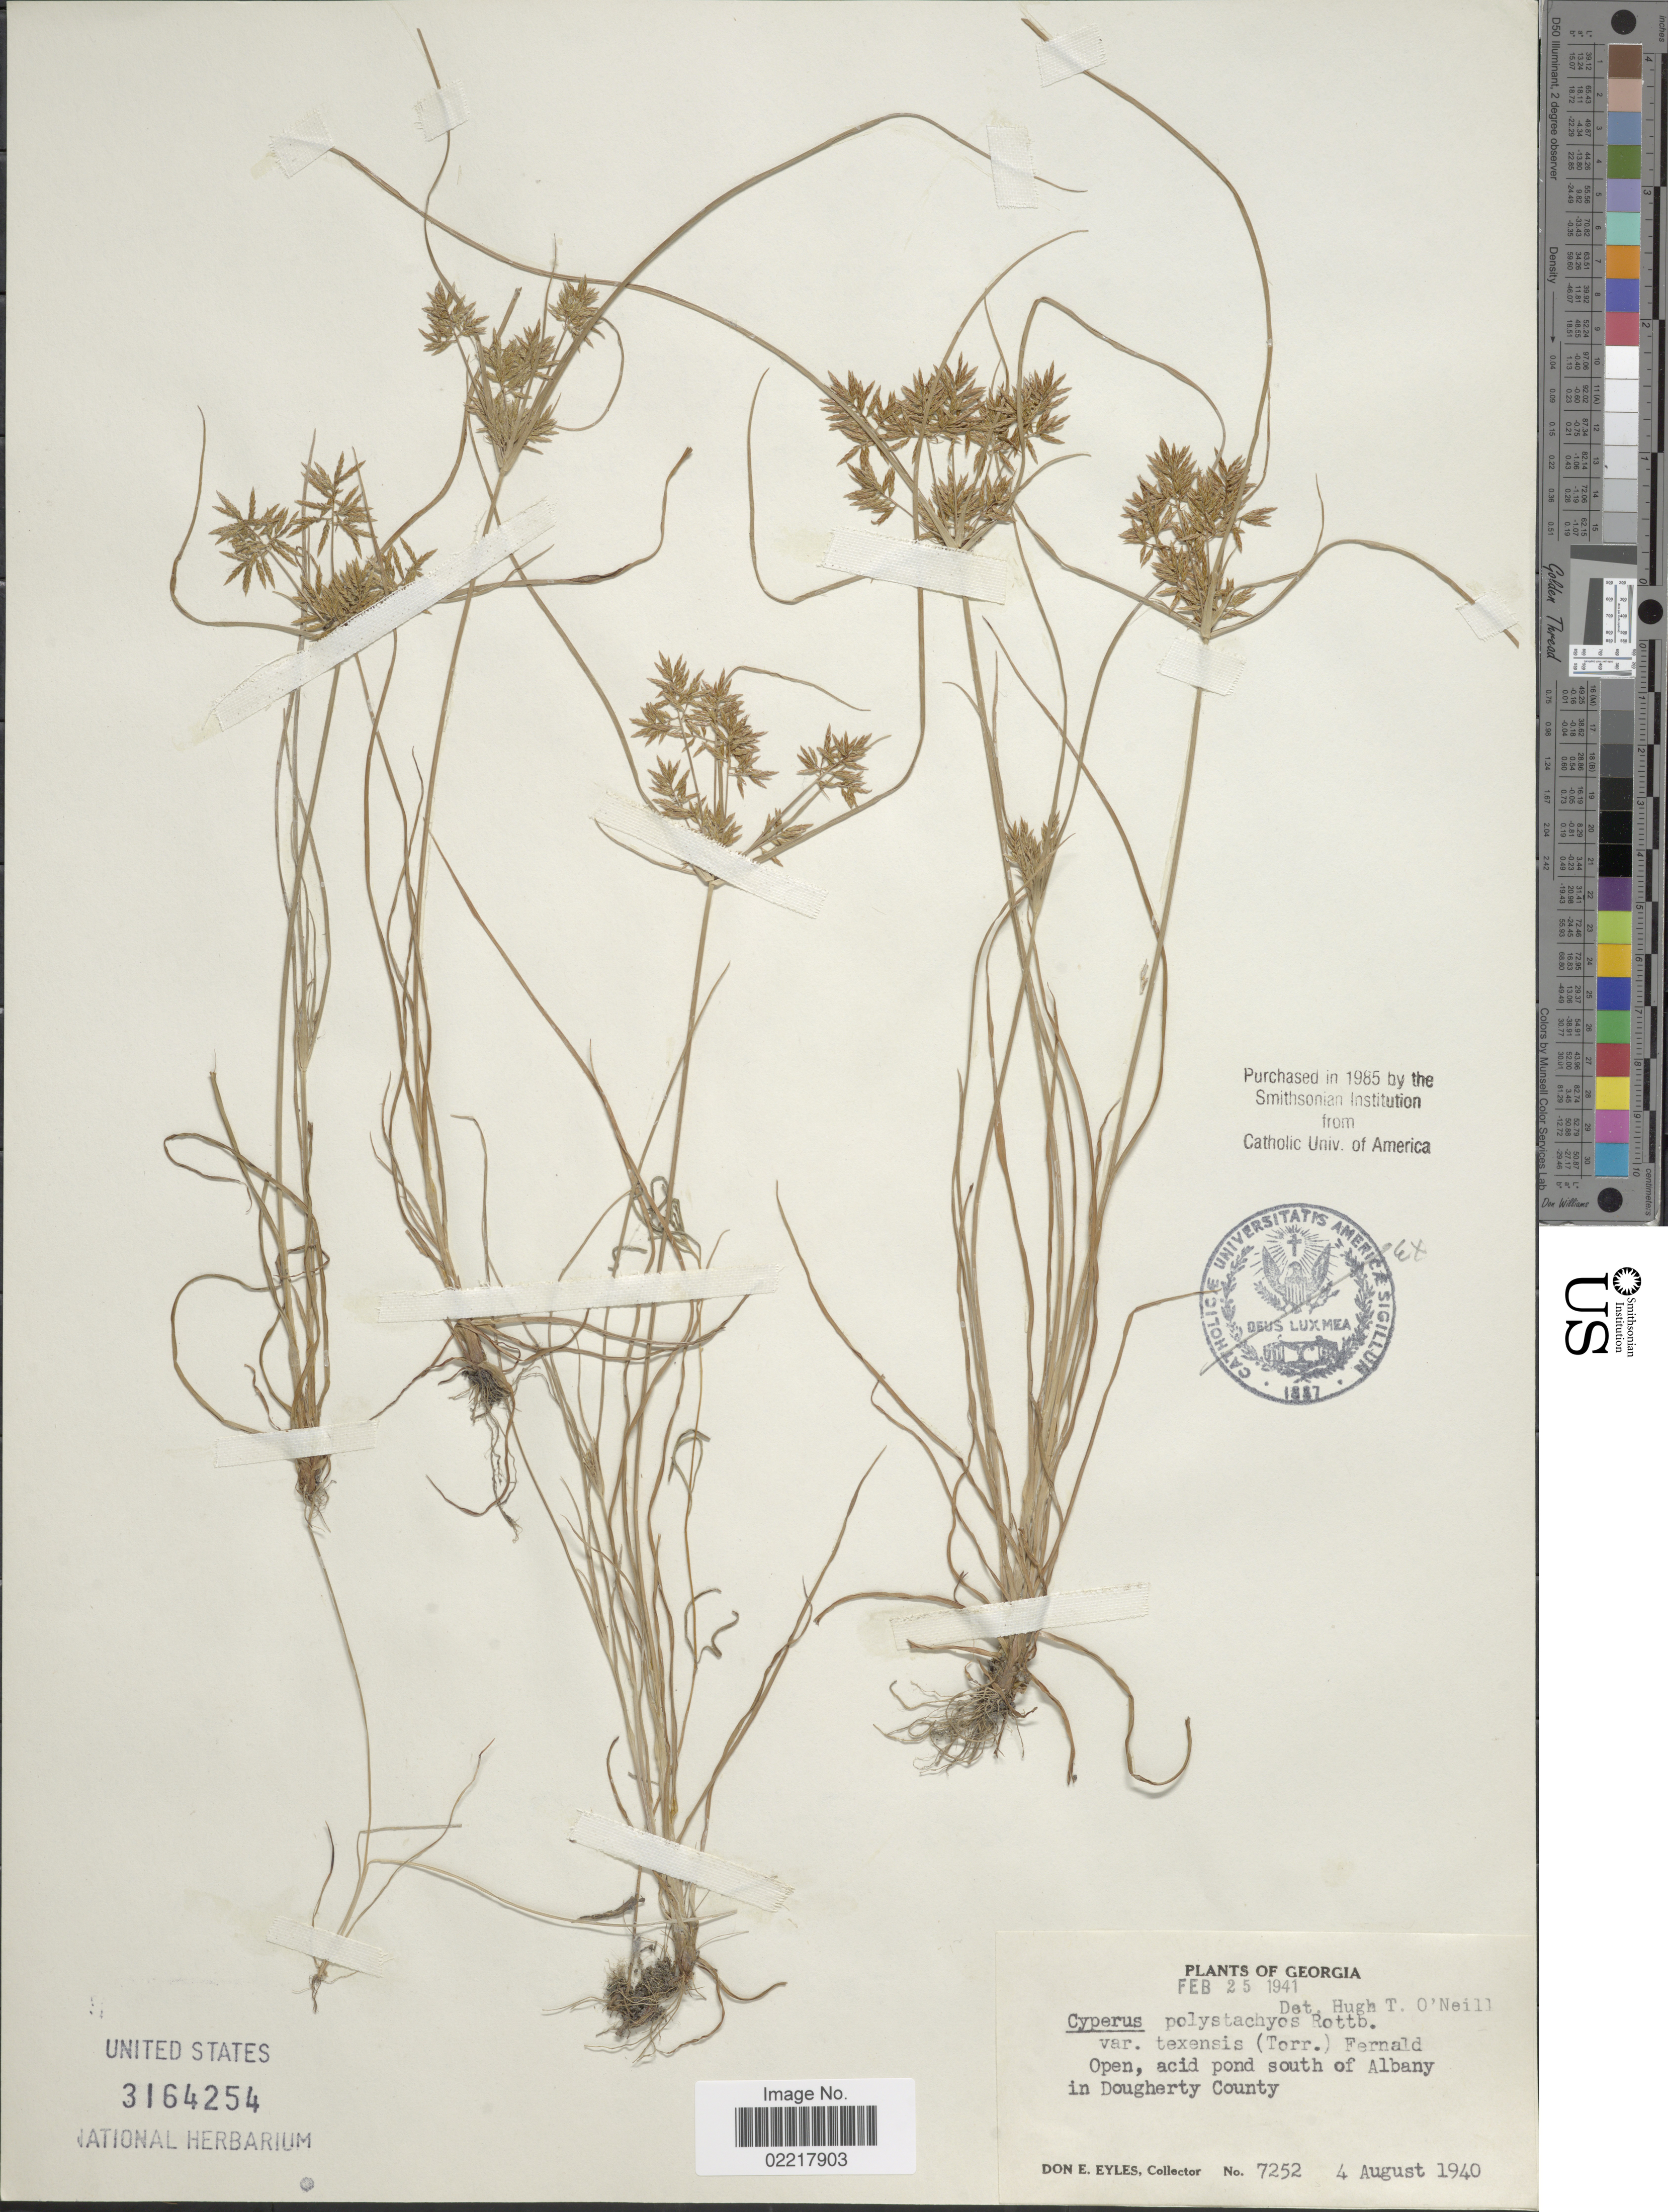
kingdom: Plantae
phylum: Tracheophyta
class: Liliopsida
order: Poales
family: Cyperaceae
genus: Cyperus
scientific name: Cyperus polystachyos var. texensis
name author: (Torr.) Fernald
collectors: D. Eyles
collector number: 7252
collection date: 1940-08-04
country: United States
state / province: Georgia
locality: Open, acid pond south of Albany in Dougherty County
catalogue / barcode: US 3164254